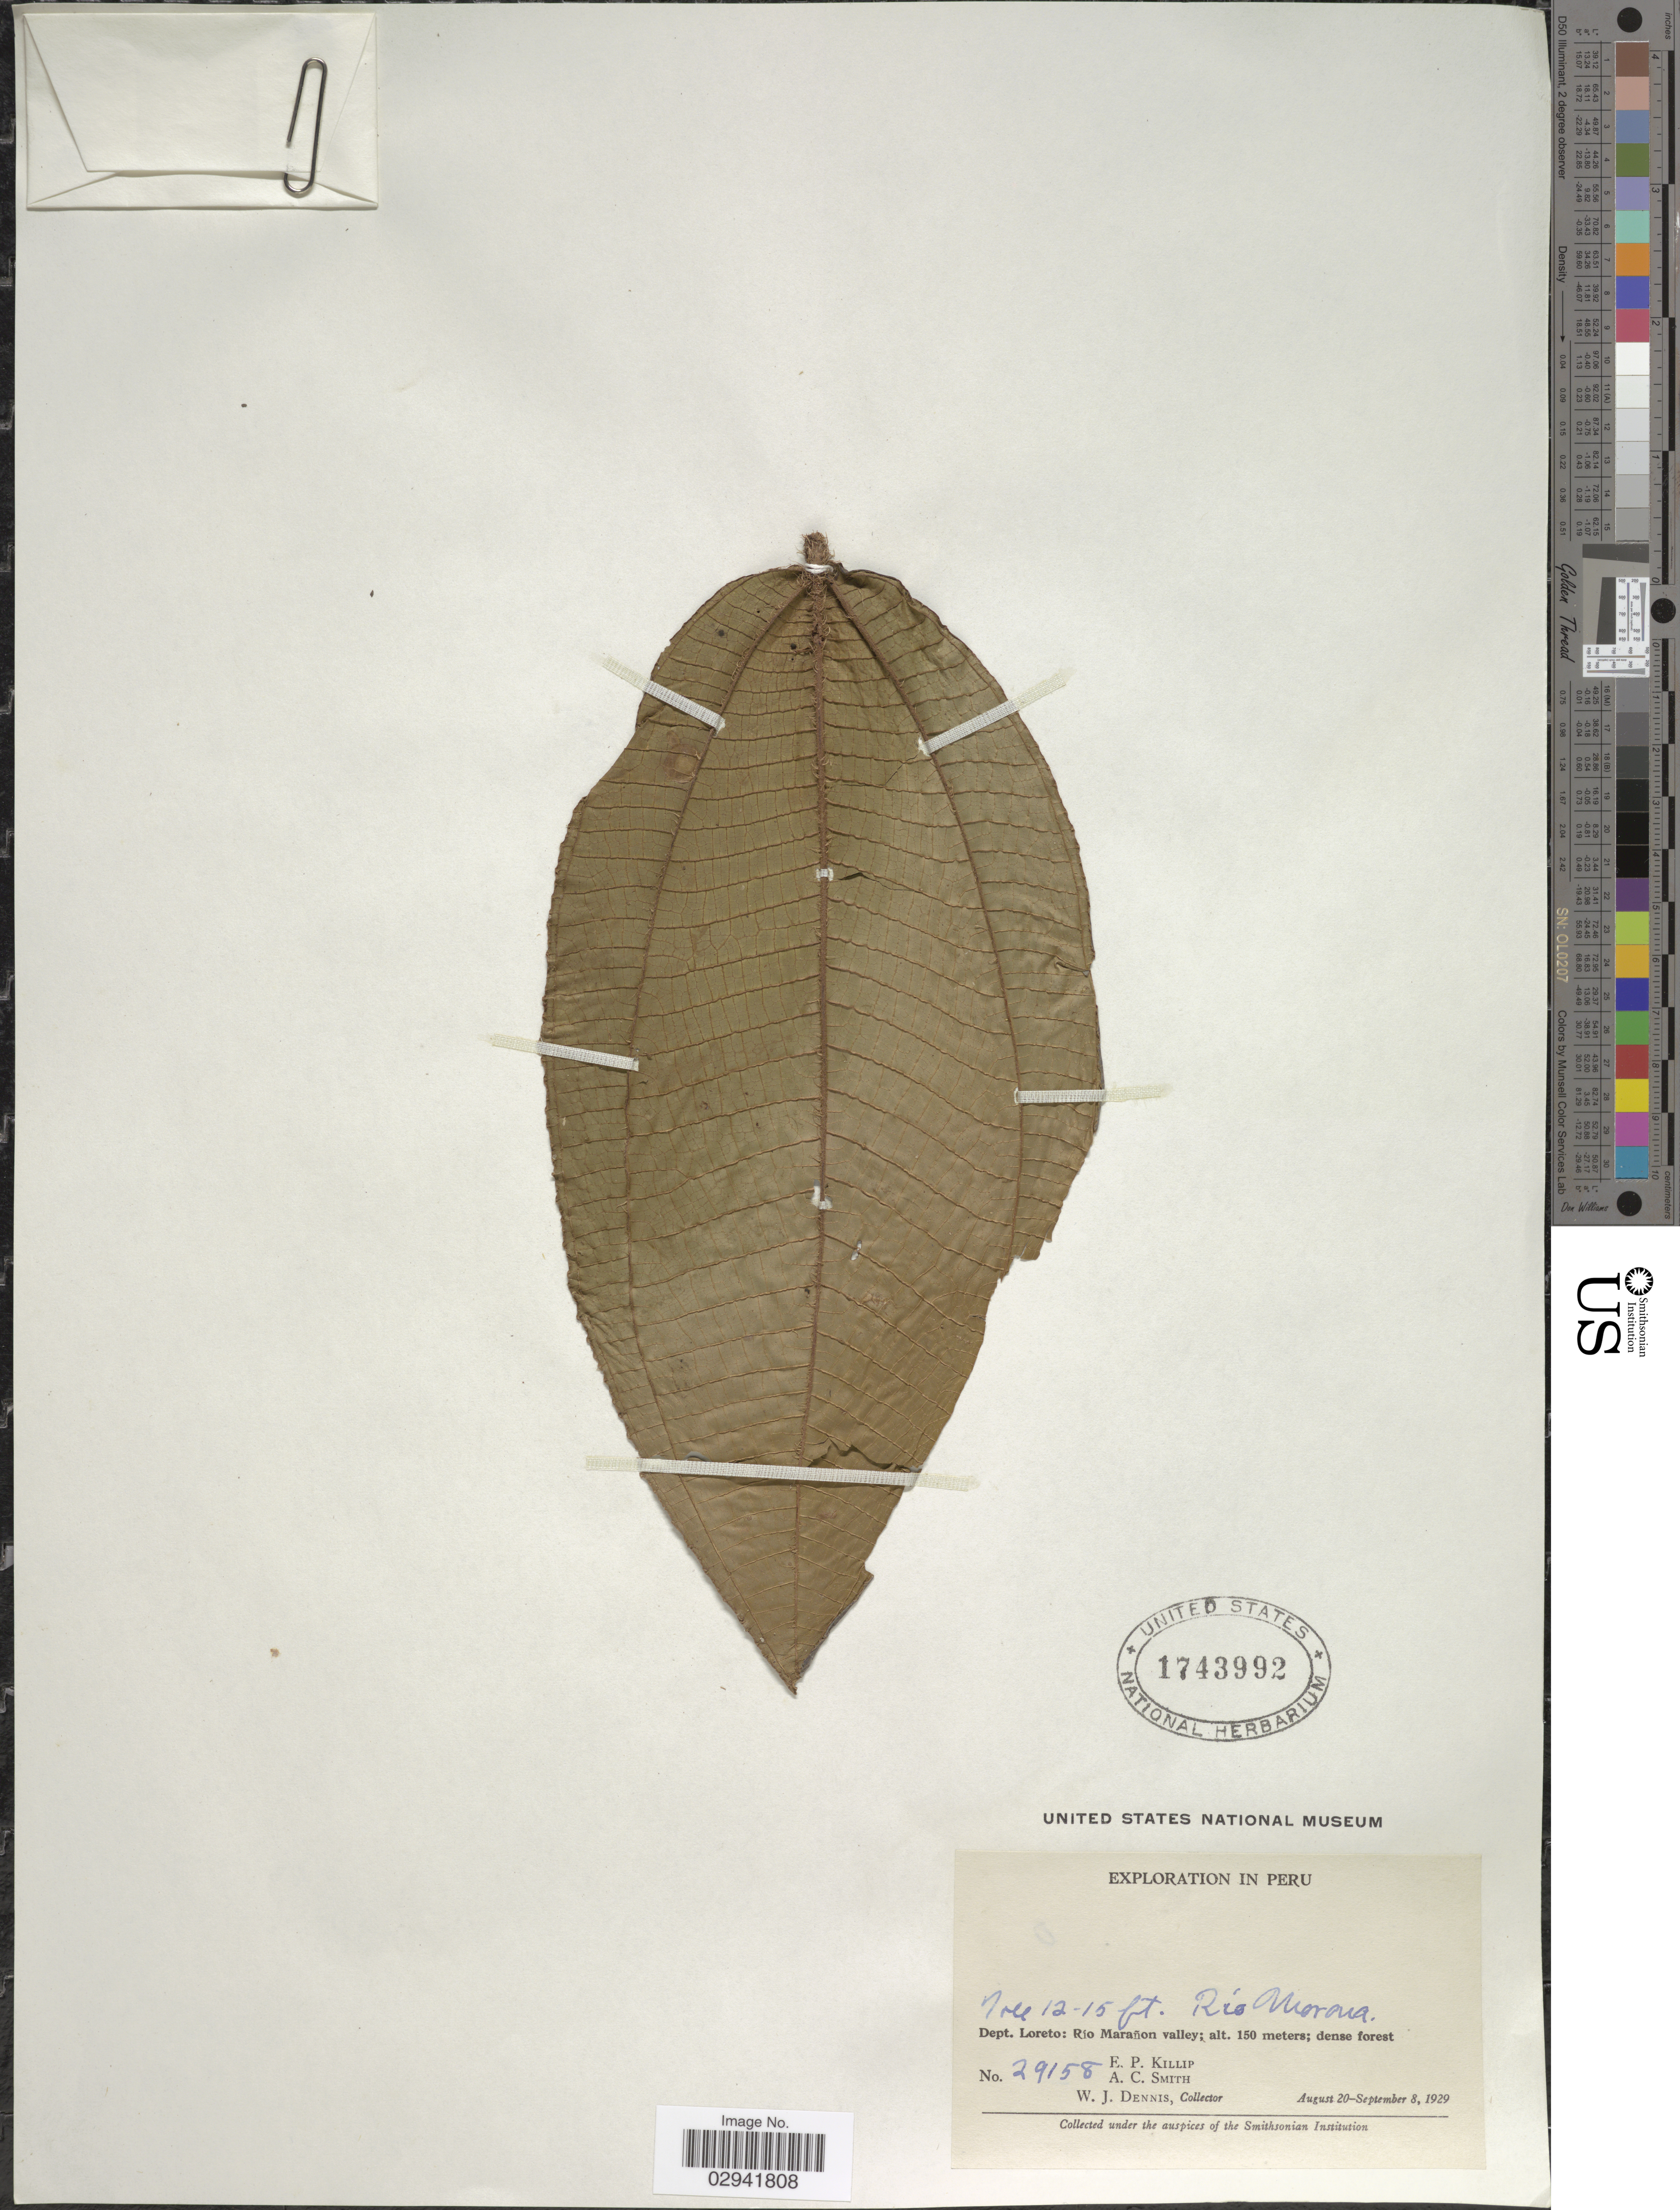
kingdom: Plantae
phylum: Tracheophyta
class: Magnoliopsida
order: Myrtales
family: Melastomataceae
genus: Miconia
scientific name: Miconia paleacea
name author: Cogn.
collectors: E. P. Killip, A. C. Smith & W. J. Dennis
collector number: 29158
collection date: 1929-08-20/1929-09-08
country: Peru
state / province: Loreto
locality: Dept. Loreto: Rio Marañon valley.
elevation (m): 150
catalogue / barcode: US 1743992